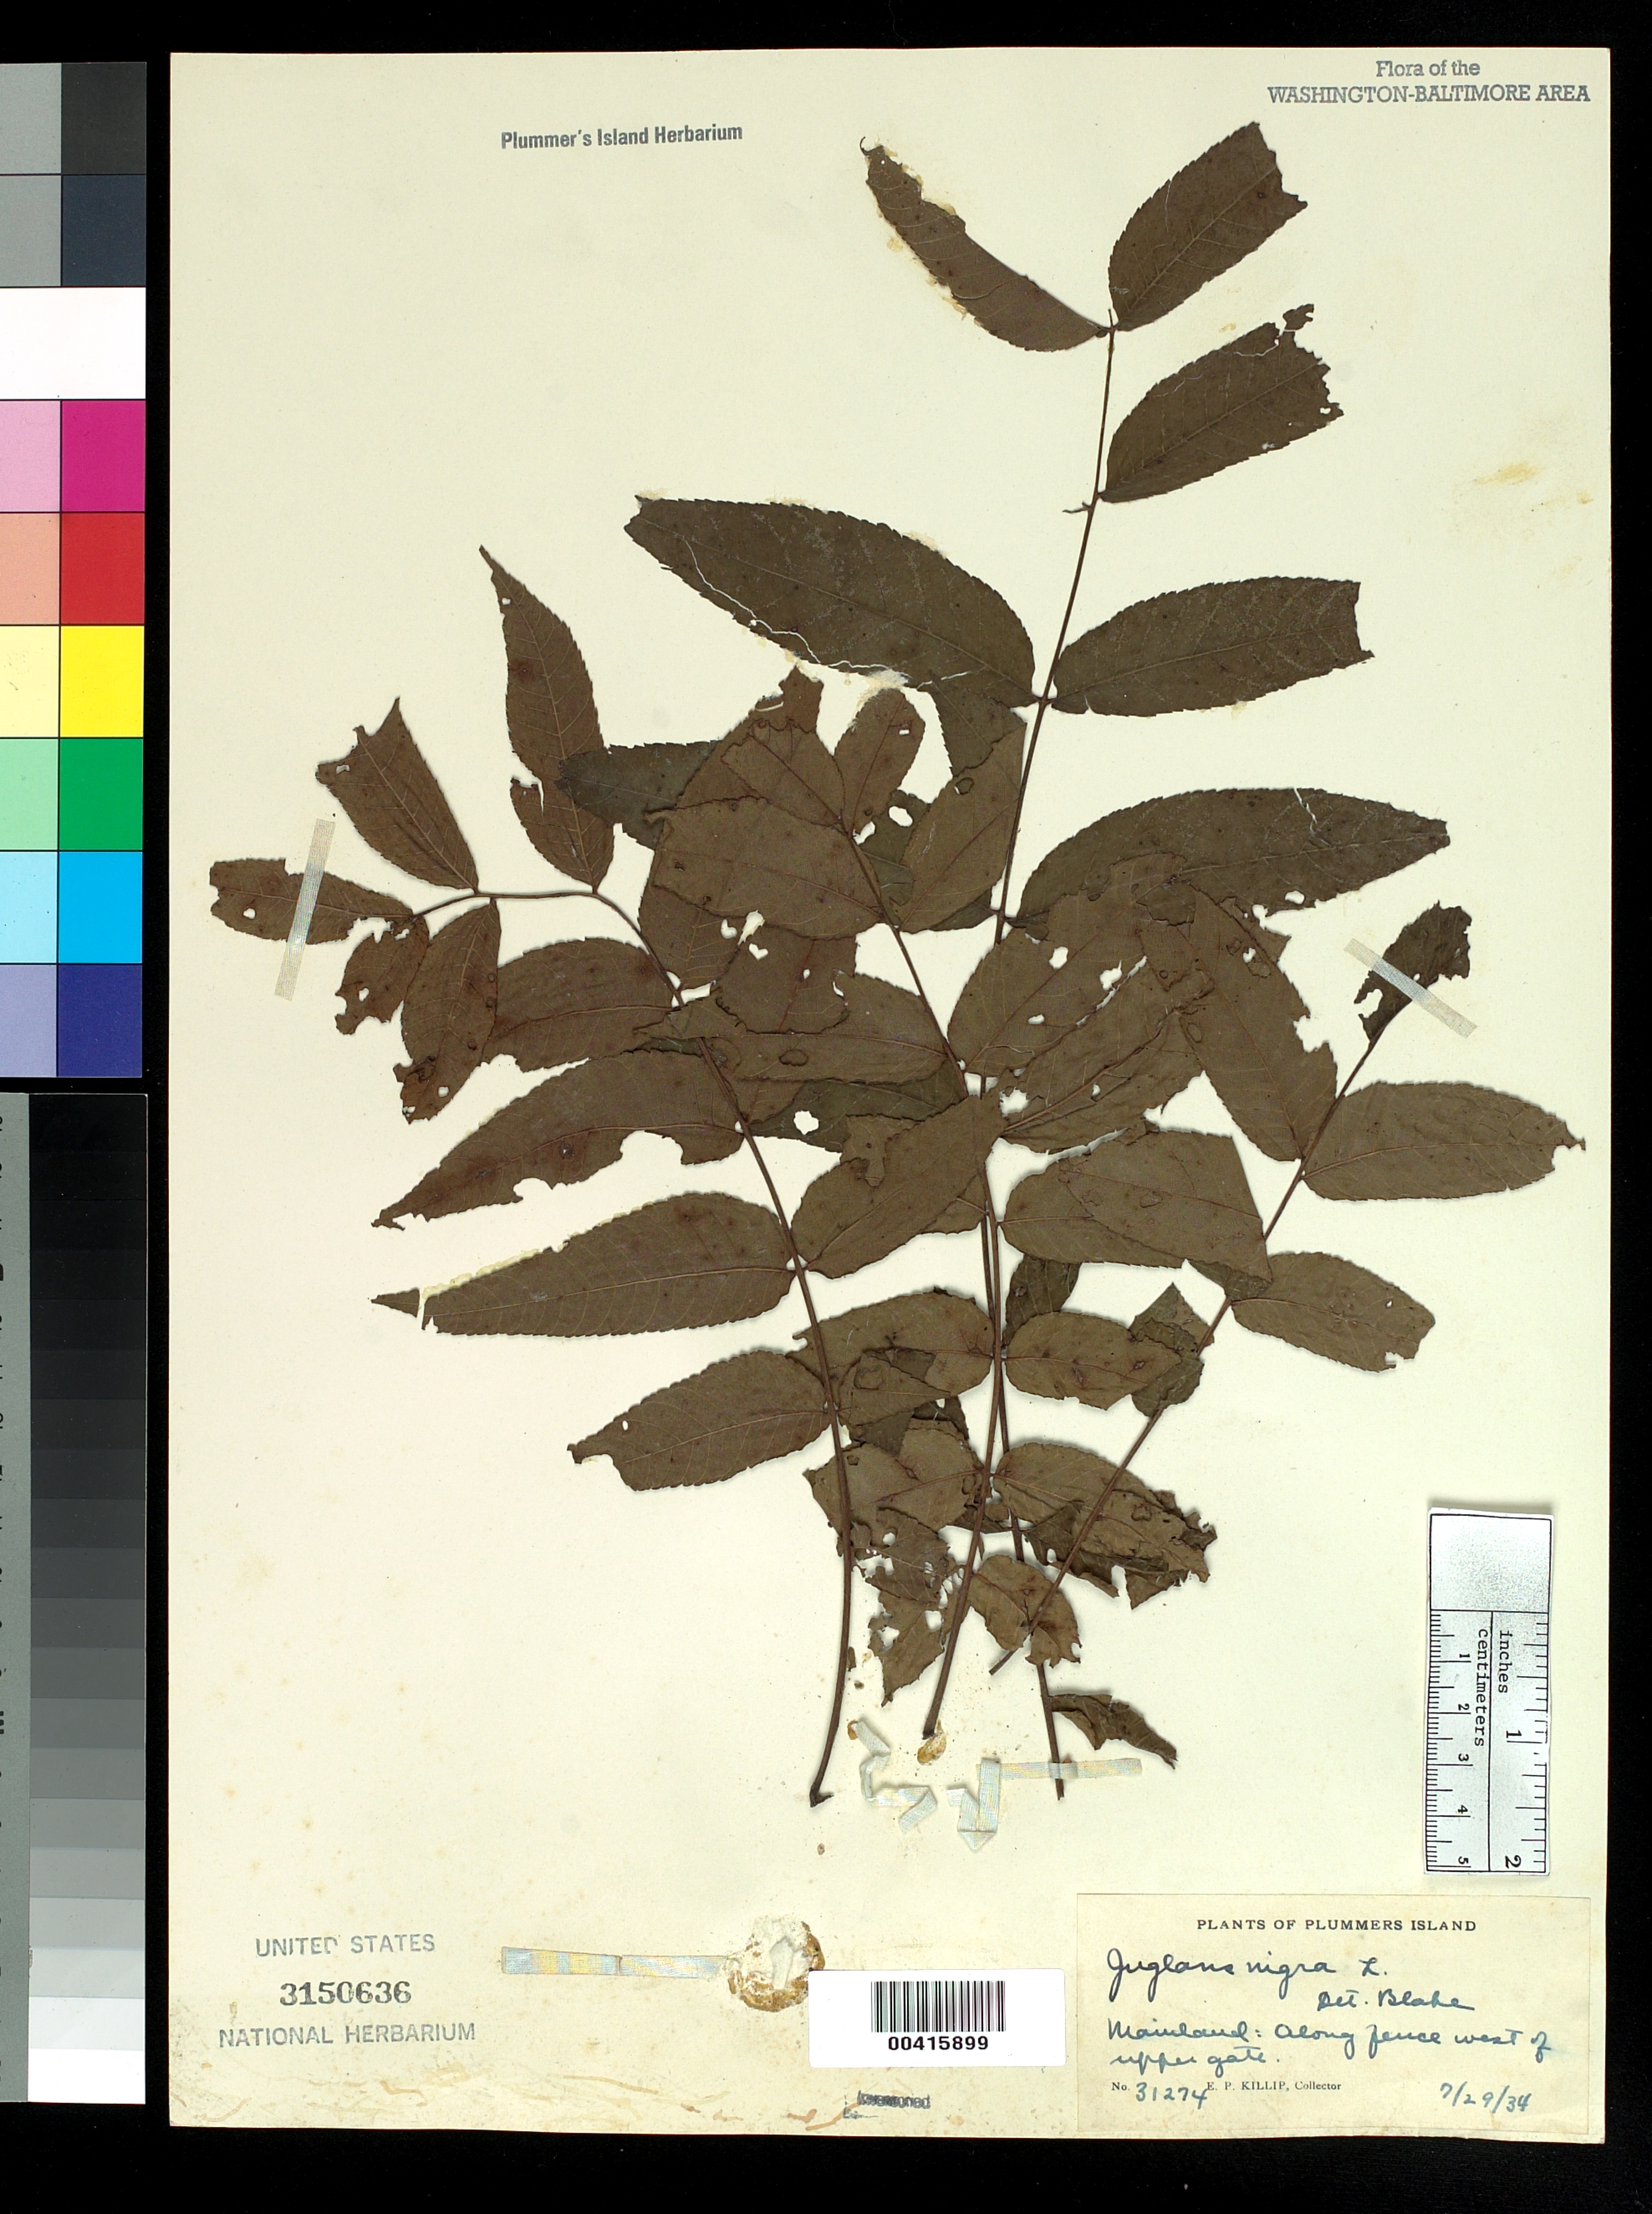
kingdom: Plantae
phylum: Tracheophyta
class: Magnoliopsida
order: Fagales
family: Juglandaceae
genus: Juglans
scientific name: Juglans nigra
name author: L.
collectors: E. P. Killip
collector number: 31274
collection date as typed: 29 Jul 1934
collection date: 1934-07-29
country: United States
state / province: Maryland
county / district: Montgomery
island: Plummers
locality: Plummer's Island; along fence west of upper gate C. & O. Canal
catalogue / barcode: US 3150636